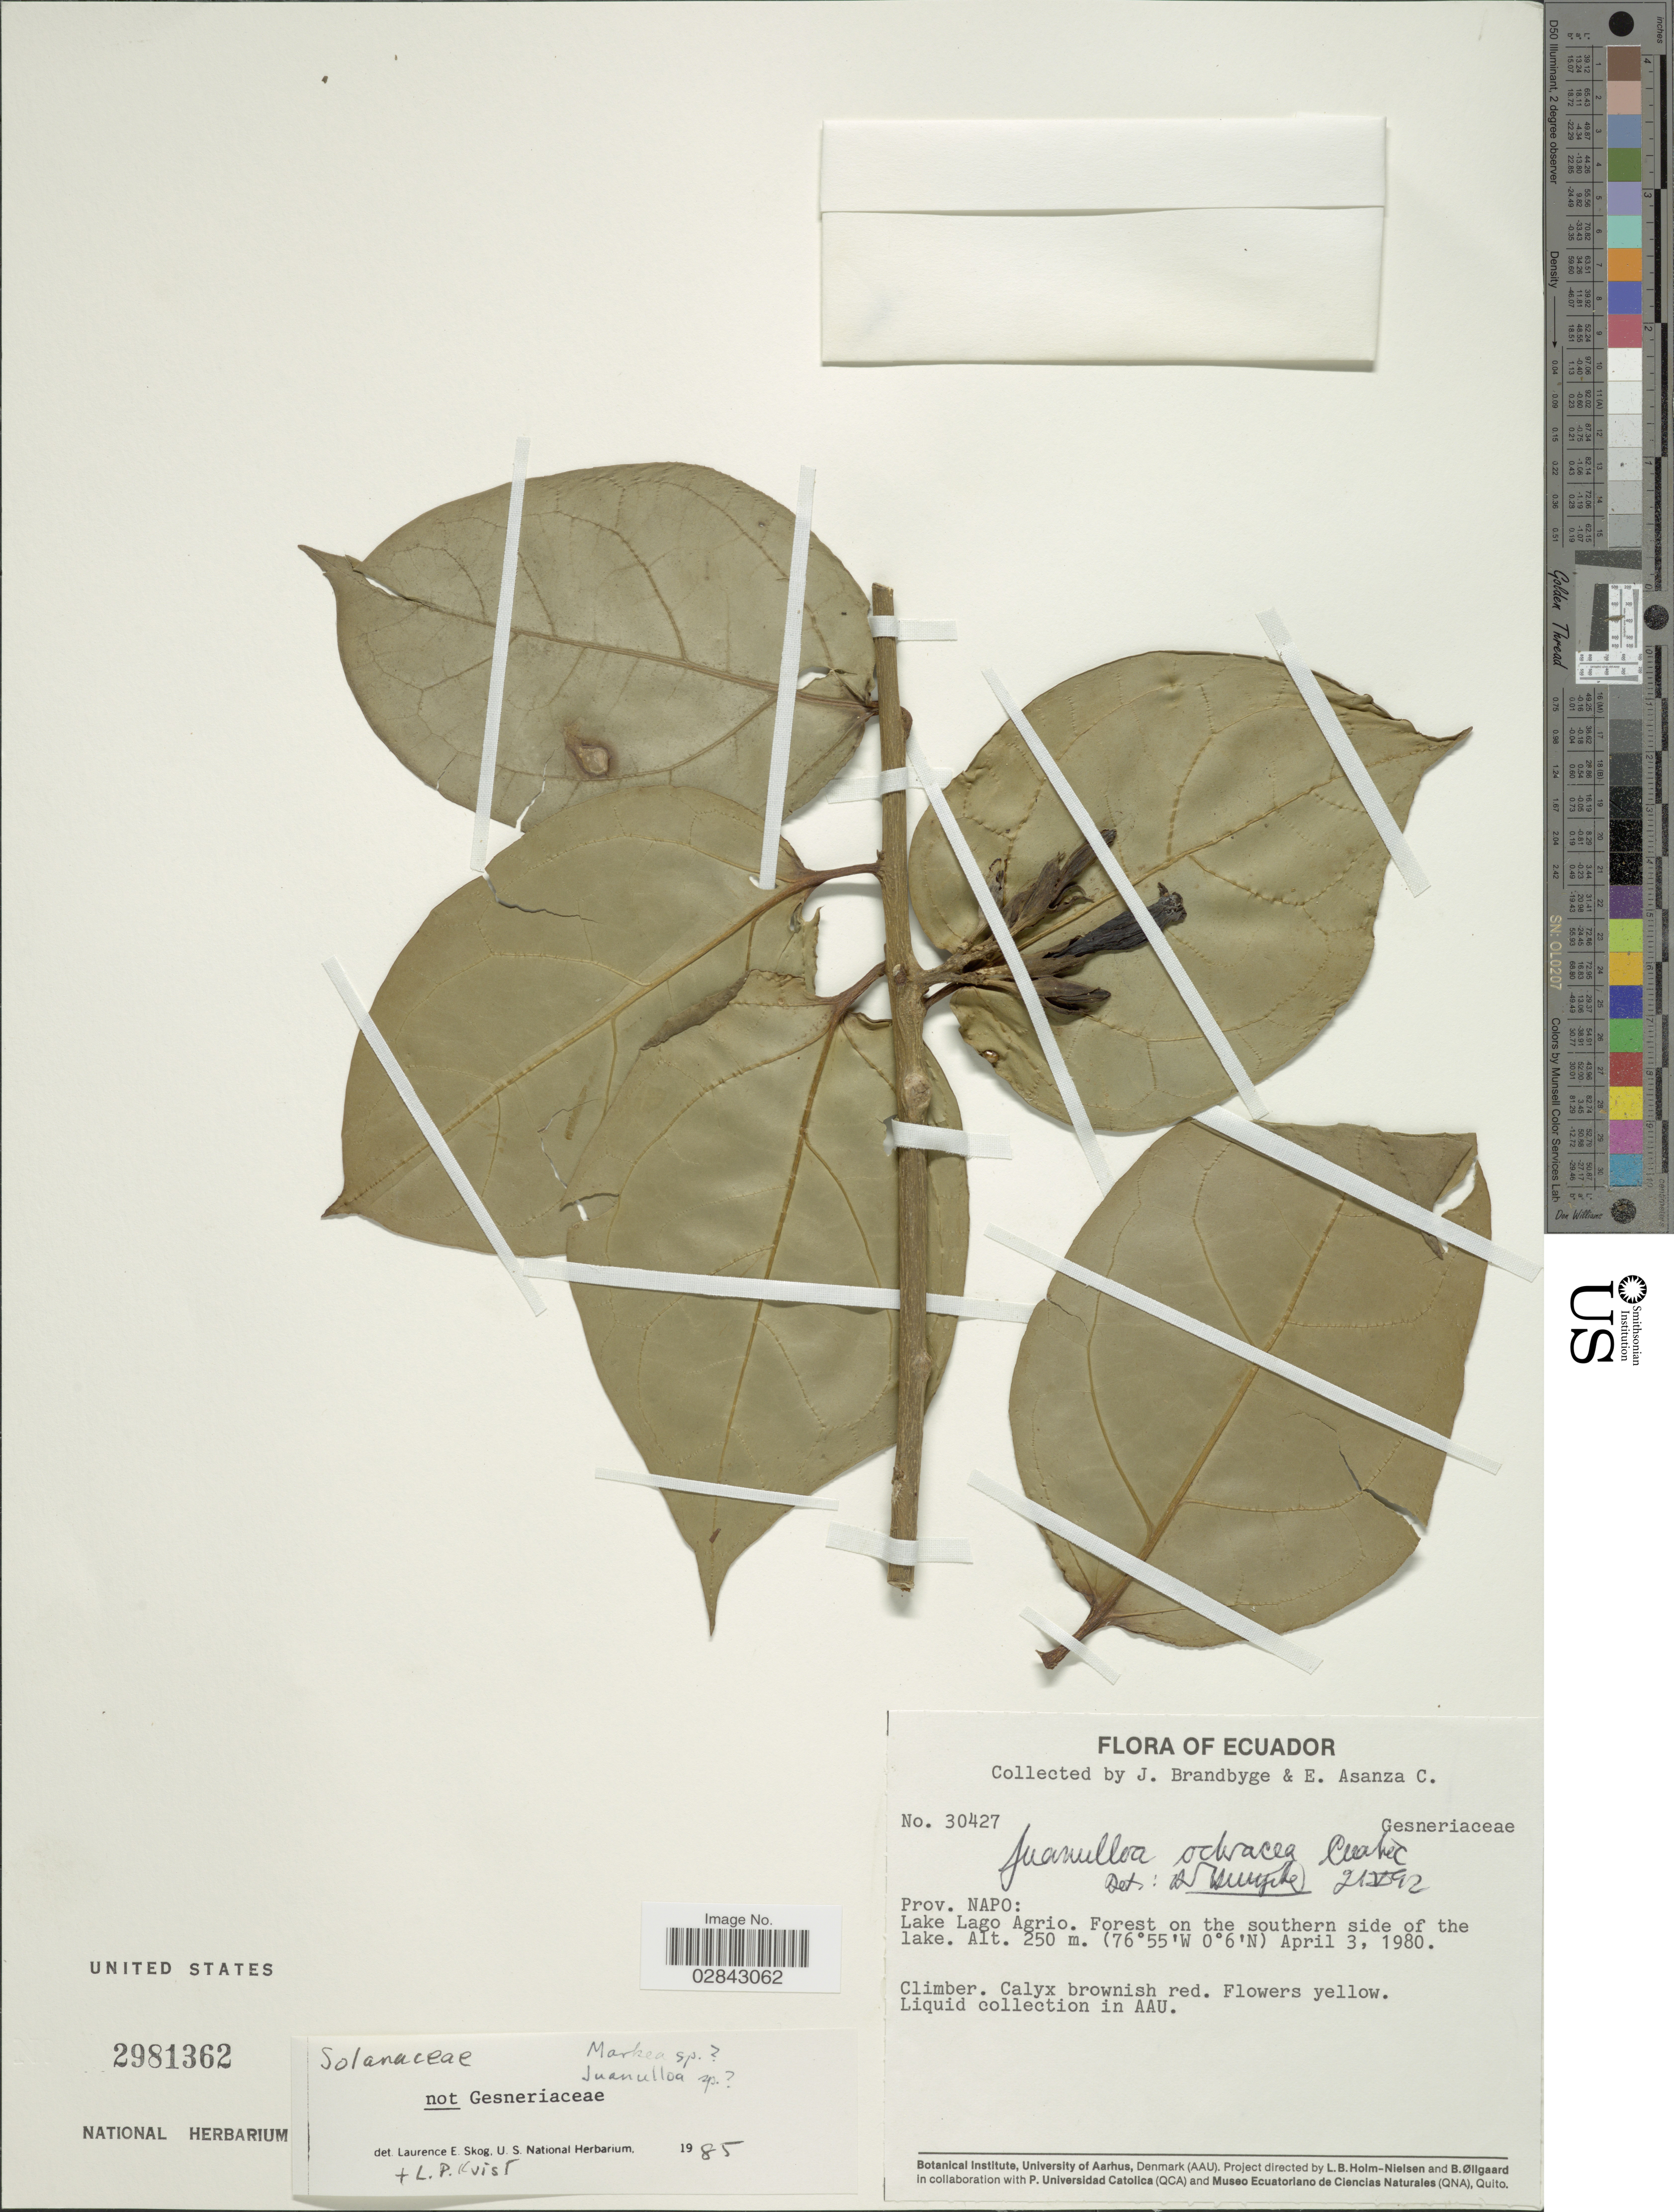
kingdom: Plantae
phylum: Tracheophyta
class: Magnoliopsida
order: Solanales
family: Solanaceae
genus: Juanulloa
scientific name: Juanulloa ochracea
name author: Cuatrec.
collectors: J. Brandbyge & E. Asanza C.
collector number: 30427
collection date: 1980-04-03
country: Ecuador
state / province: Napo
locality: Lake Lago Agrio. Forest on the southern side of the lake.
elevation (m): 250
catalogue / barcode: US 2981362